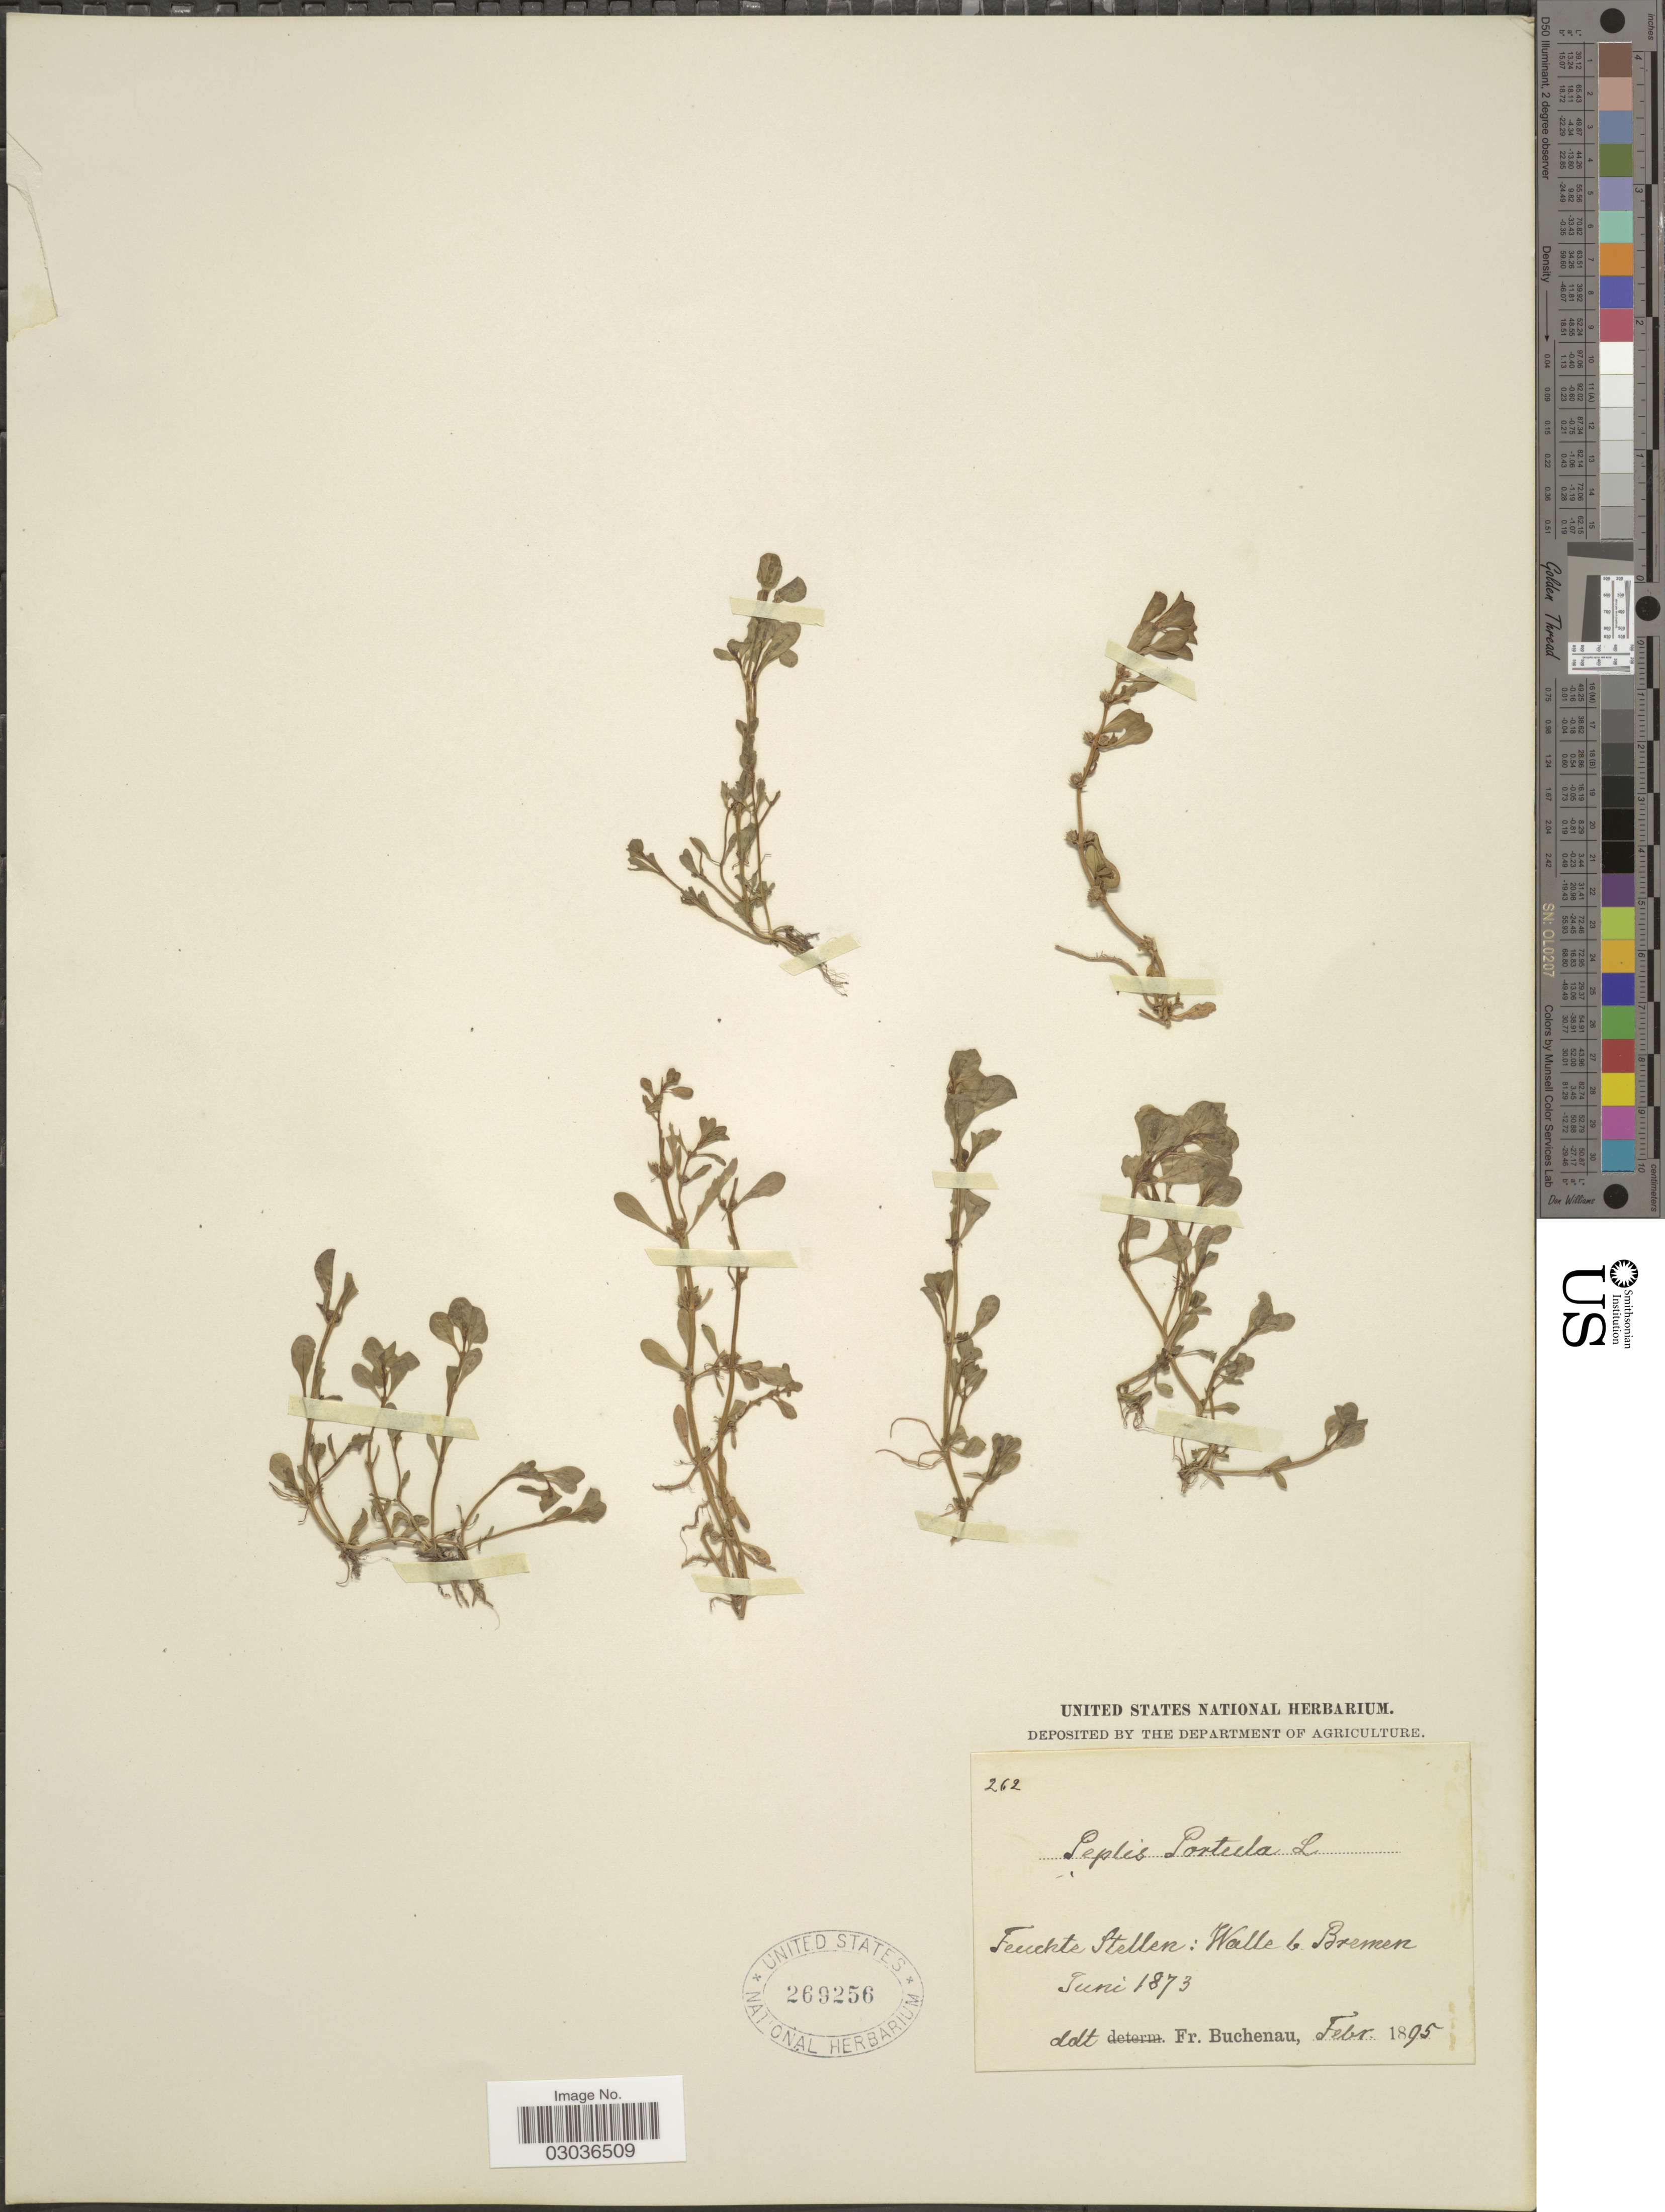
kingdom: Plantae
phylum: Tracheophyta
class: Magnoliopsida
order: Myrtales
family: Lythraceae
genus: Lythrum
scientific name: Lythrum portula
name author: (L.) D.A. Webb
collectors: ex herb. United States National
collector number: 262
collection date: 1873-06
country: Germany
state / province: Bremen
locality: Feuchte Stellen: Walle b. Bremen.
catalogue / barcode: US 269256